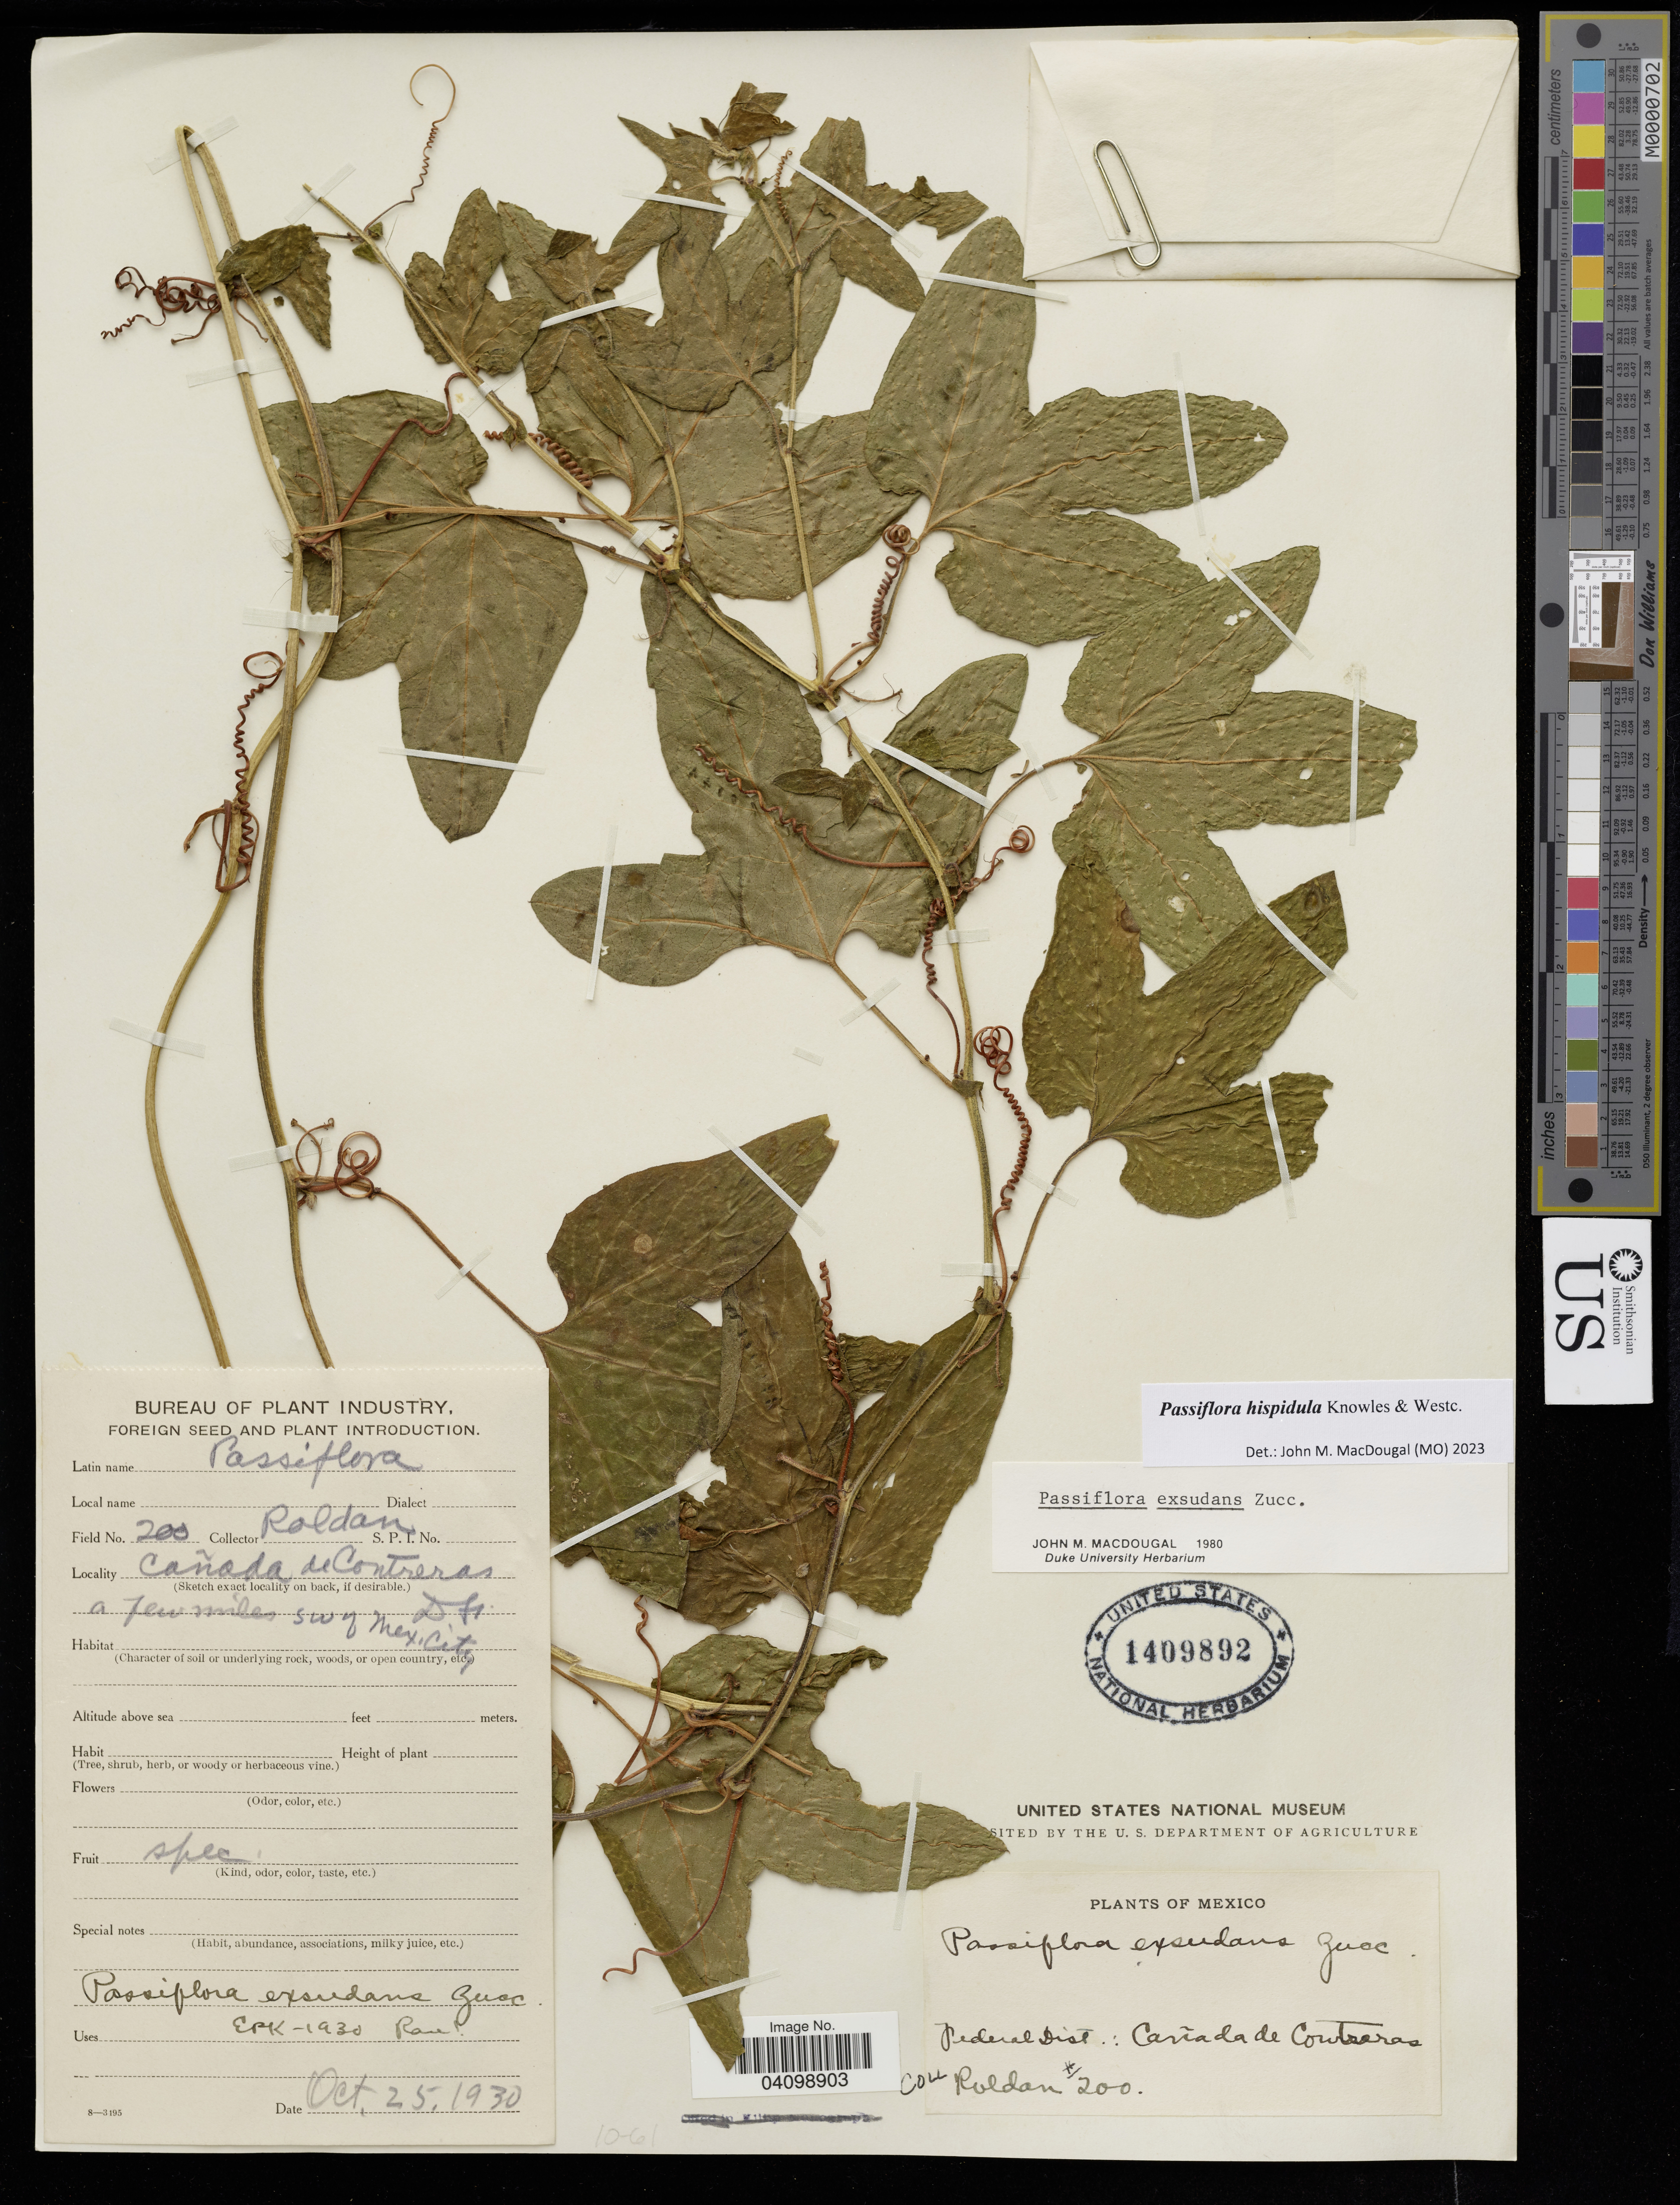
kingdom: Plantae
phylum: Tracheophyta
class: Magnoliopsida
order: Malpighiales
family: Passifloraceae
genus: Passiflora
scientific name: Passiflora exsudans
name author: Zucc.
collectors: Roldán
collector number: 200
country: Mexico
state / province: Distrito Federal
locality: Cañada de Contreras.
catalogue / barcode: US 1409892